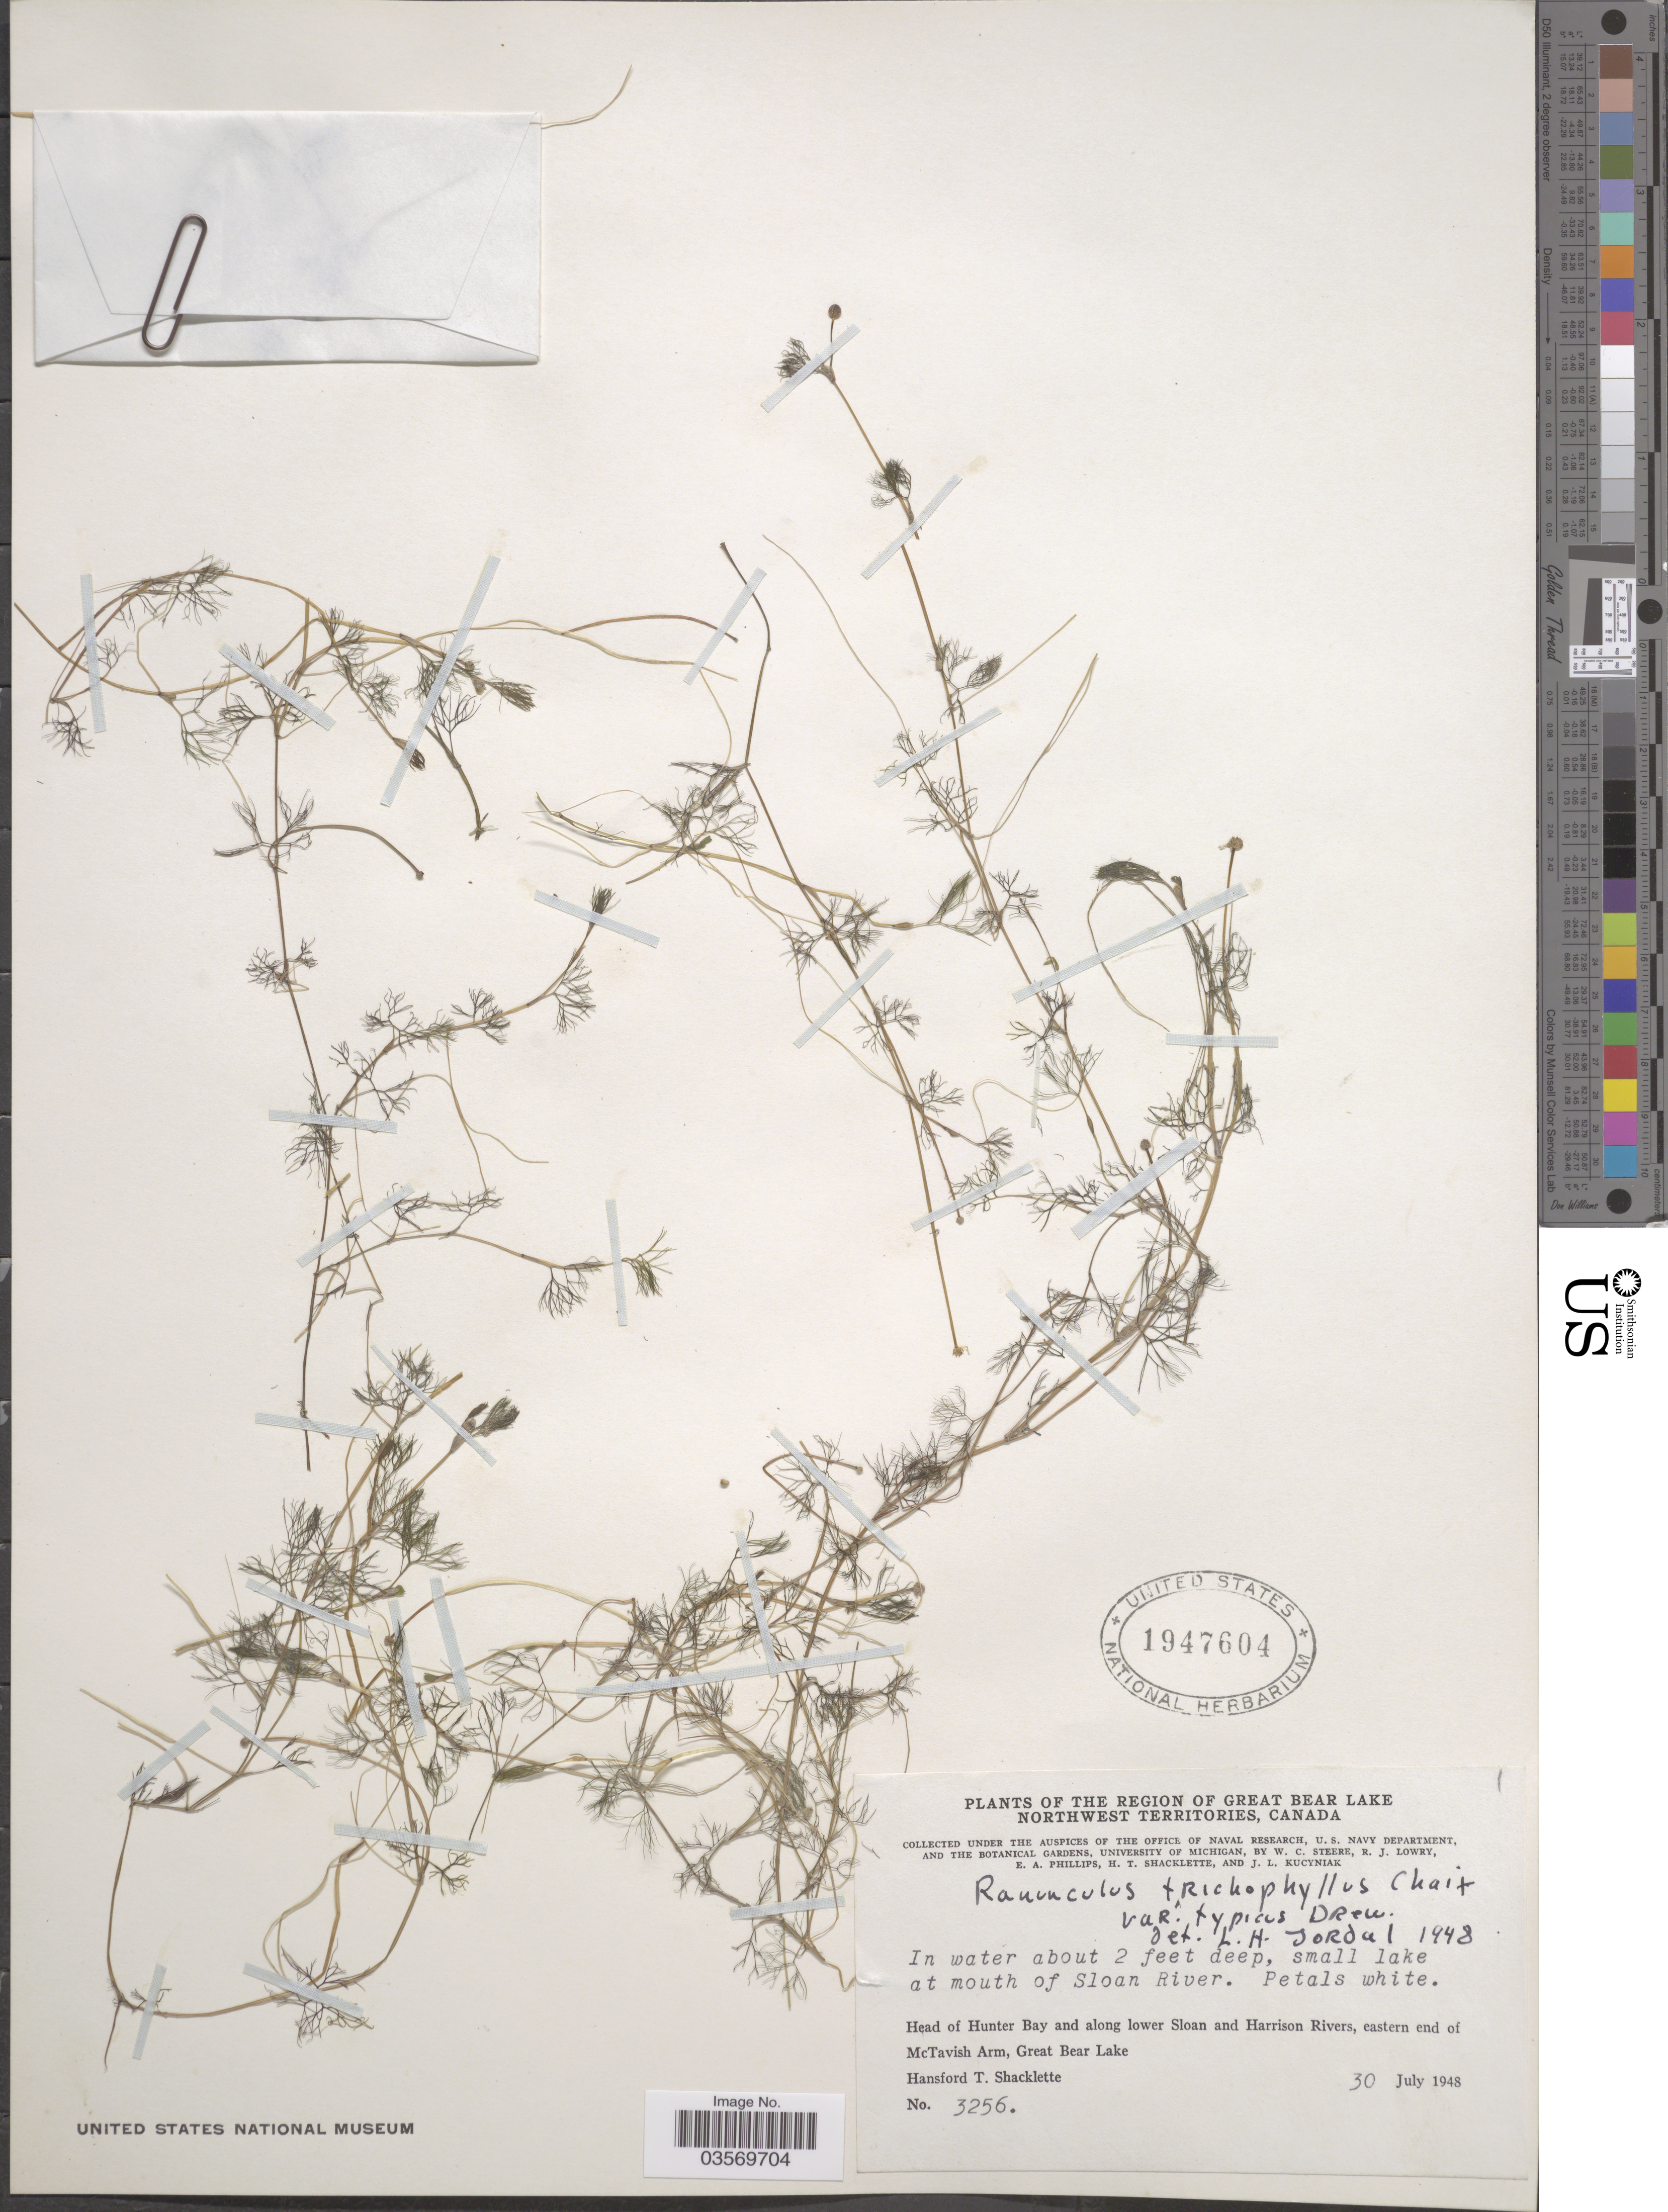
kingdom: Plantae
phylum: Tracheophyta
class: Magnoliopsida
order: Ranunculales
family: Ranunculaceae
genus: Ranunculus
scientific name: Ranunculus trichophyllus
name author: Chaix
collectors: H. Shacklette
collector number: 3256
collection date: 1948-07-30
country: Canada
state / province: Northwest Territories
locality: The Region of Great Bear Lake. In water about 2 feet deep, small lake at mouth of Sloan River. Head of Hunter Bay and along lower Sloan and Harrison Rivers, eastern end of McTavish Arm, Great Bear Lake.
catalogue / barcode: US 1947604